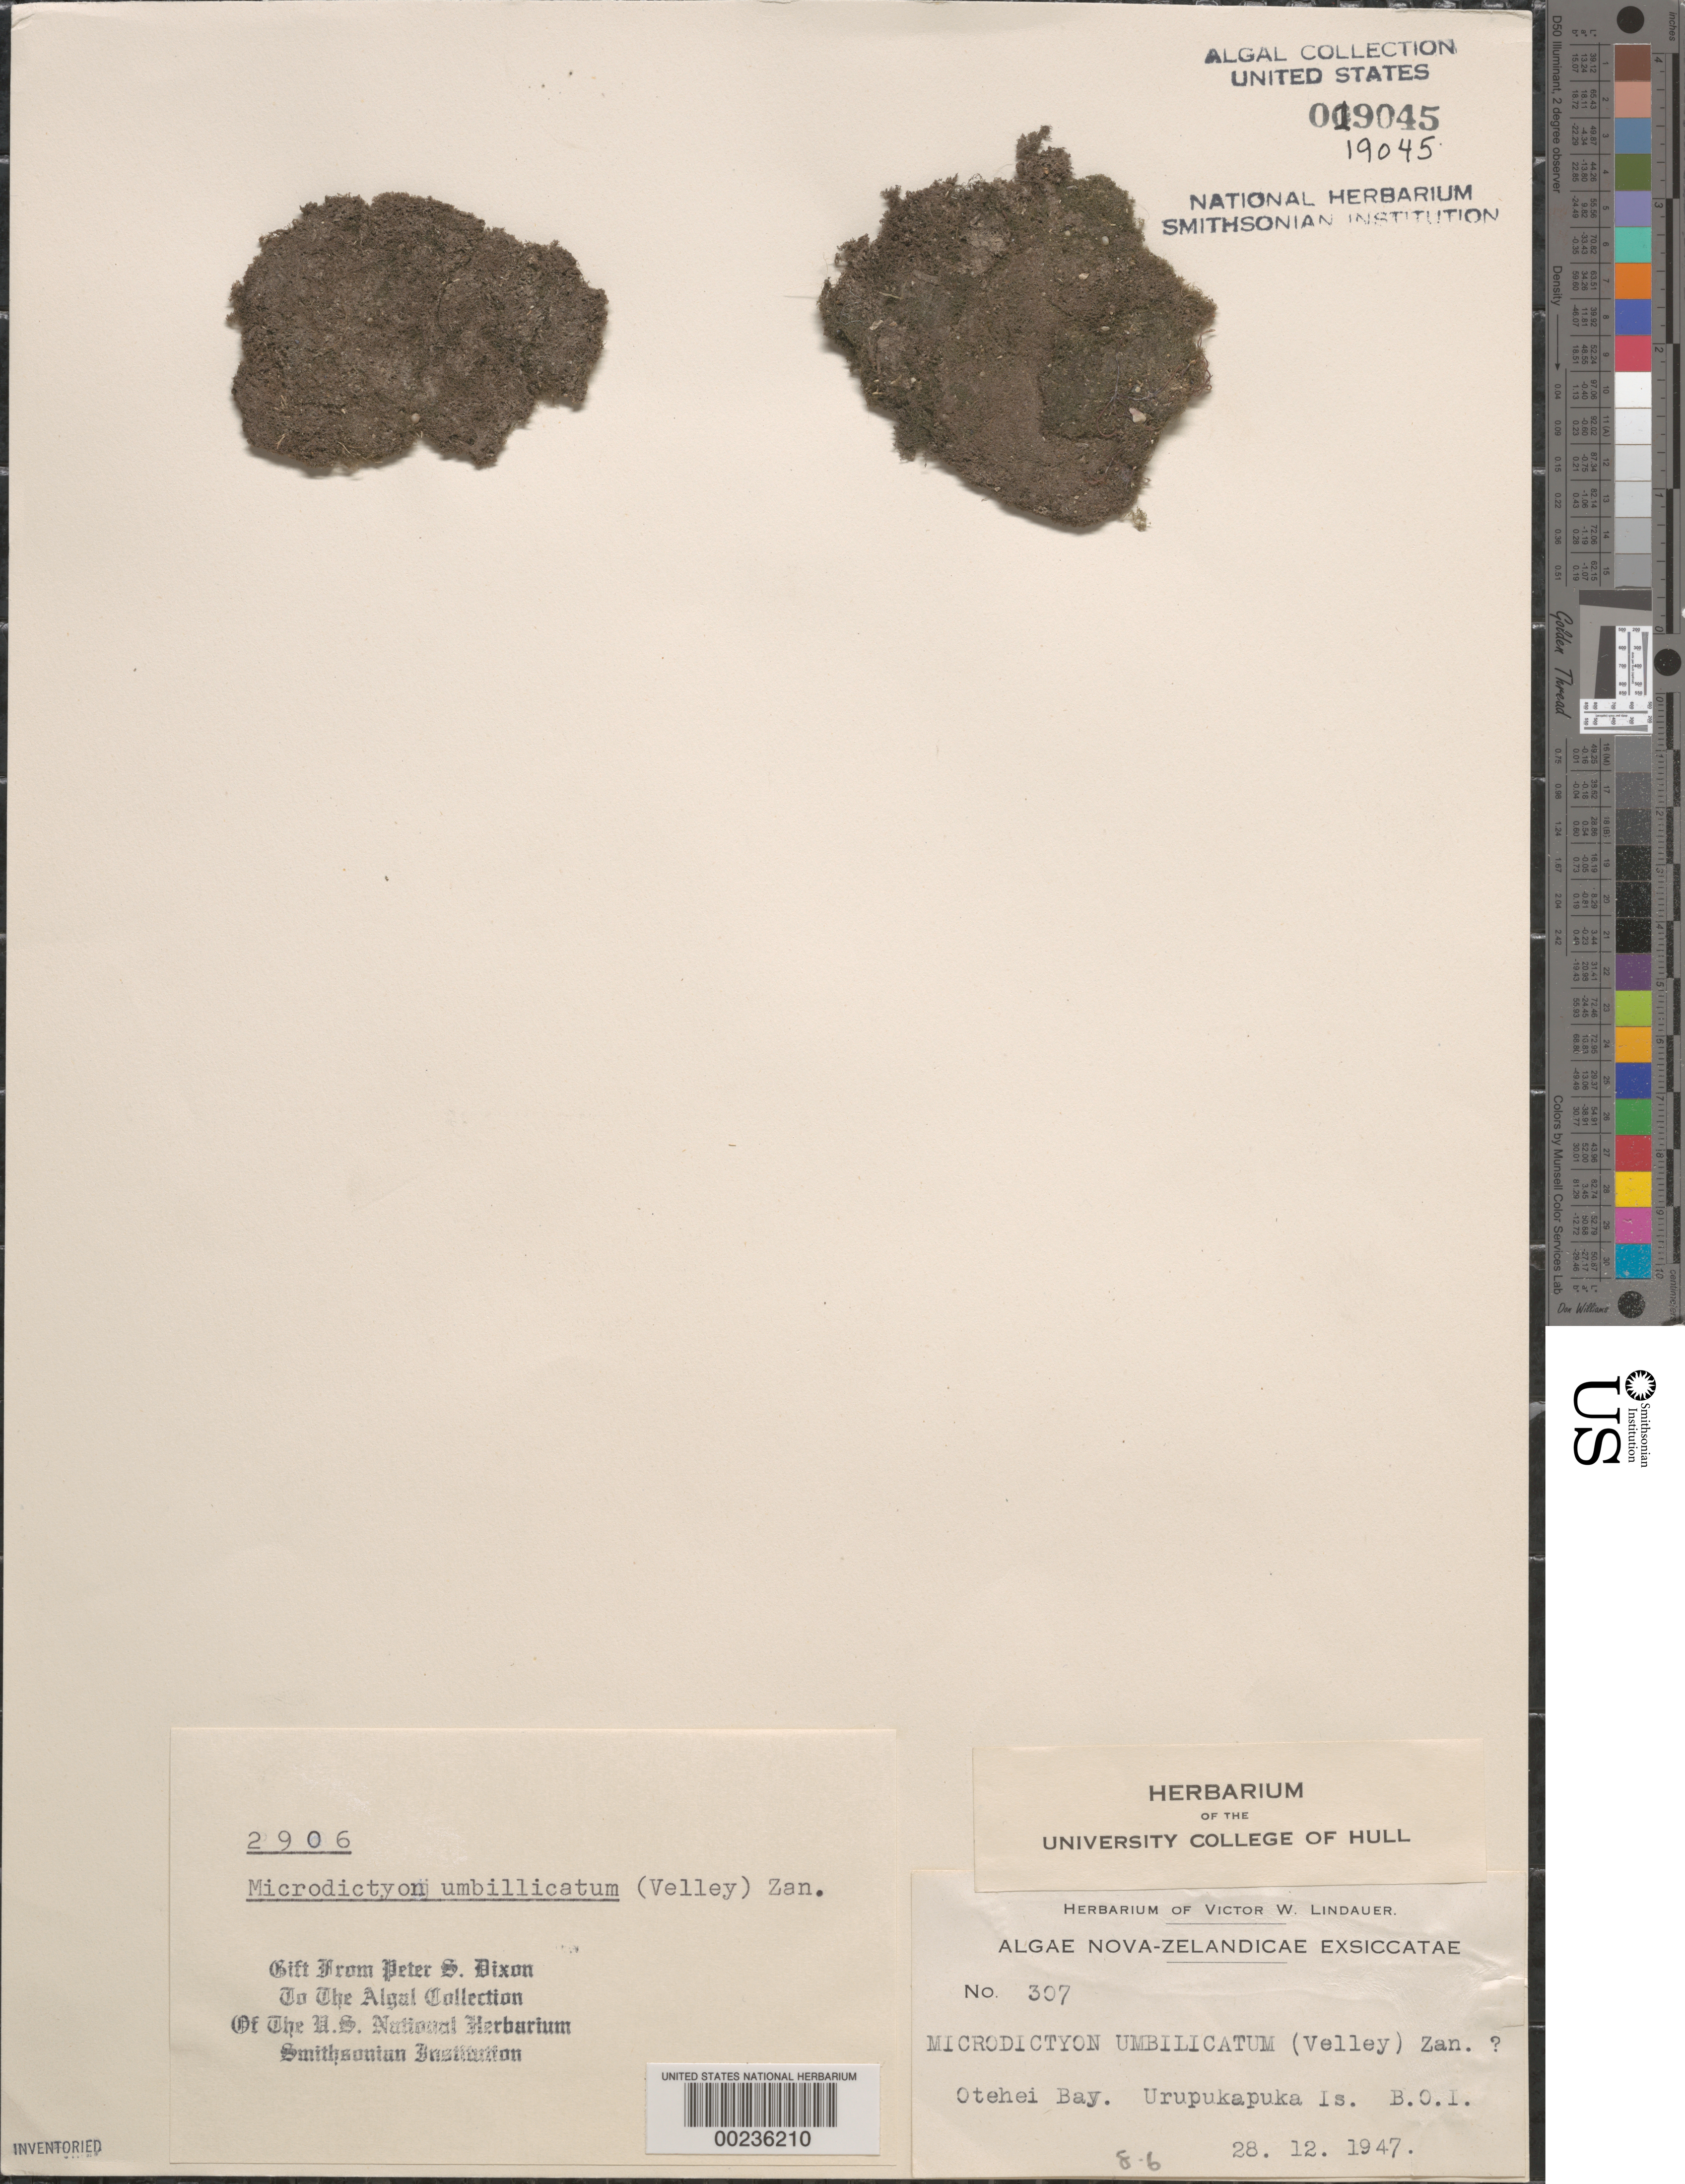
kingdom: Plantae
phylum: Chlorophyta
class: Ulvophyceae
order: Cladophorales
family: Anadyomenaceae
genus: Microdictyon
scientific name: Microdictyon umbilicatum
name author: (Velley) Zanardini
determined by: Dixon, P. S.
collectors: V. Lindauer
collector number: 307 & PSD 2906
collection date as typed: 28 Dec 1947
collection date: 1947-12-28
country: New Zealand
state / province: Northland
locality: Bay of islands, urupukapuka island, otehei bay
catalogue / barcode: US 19045